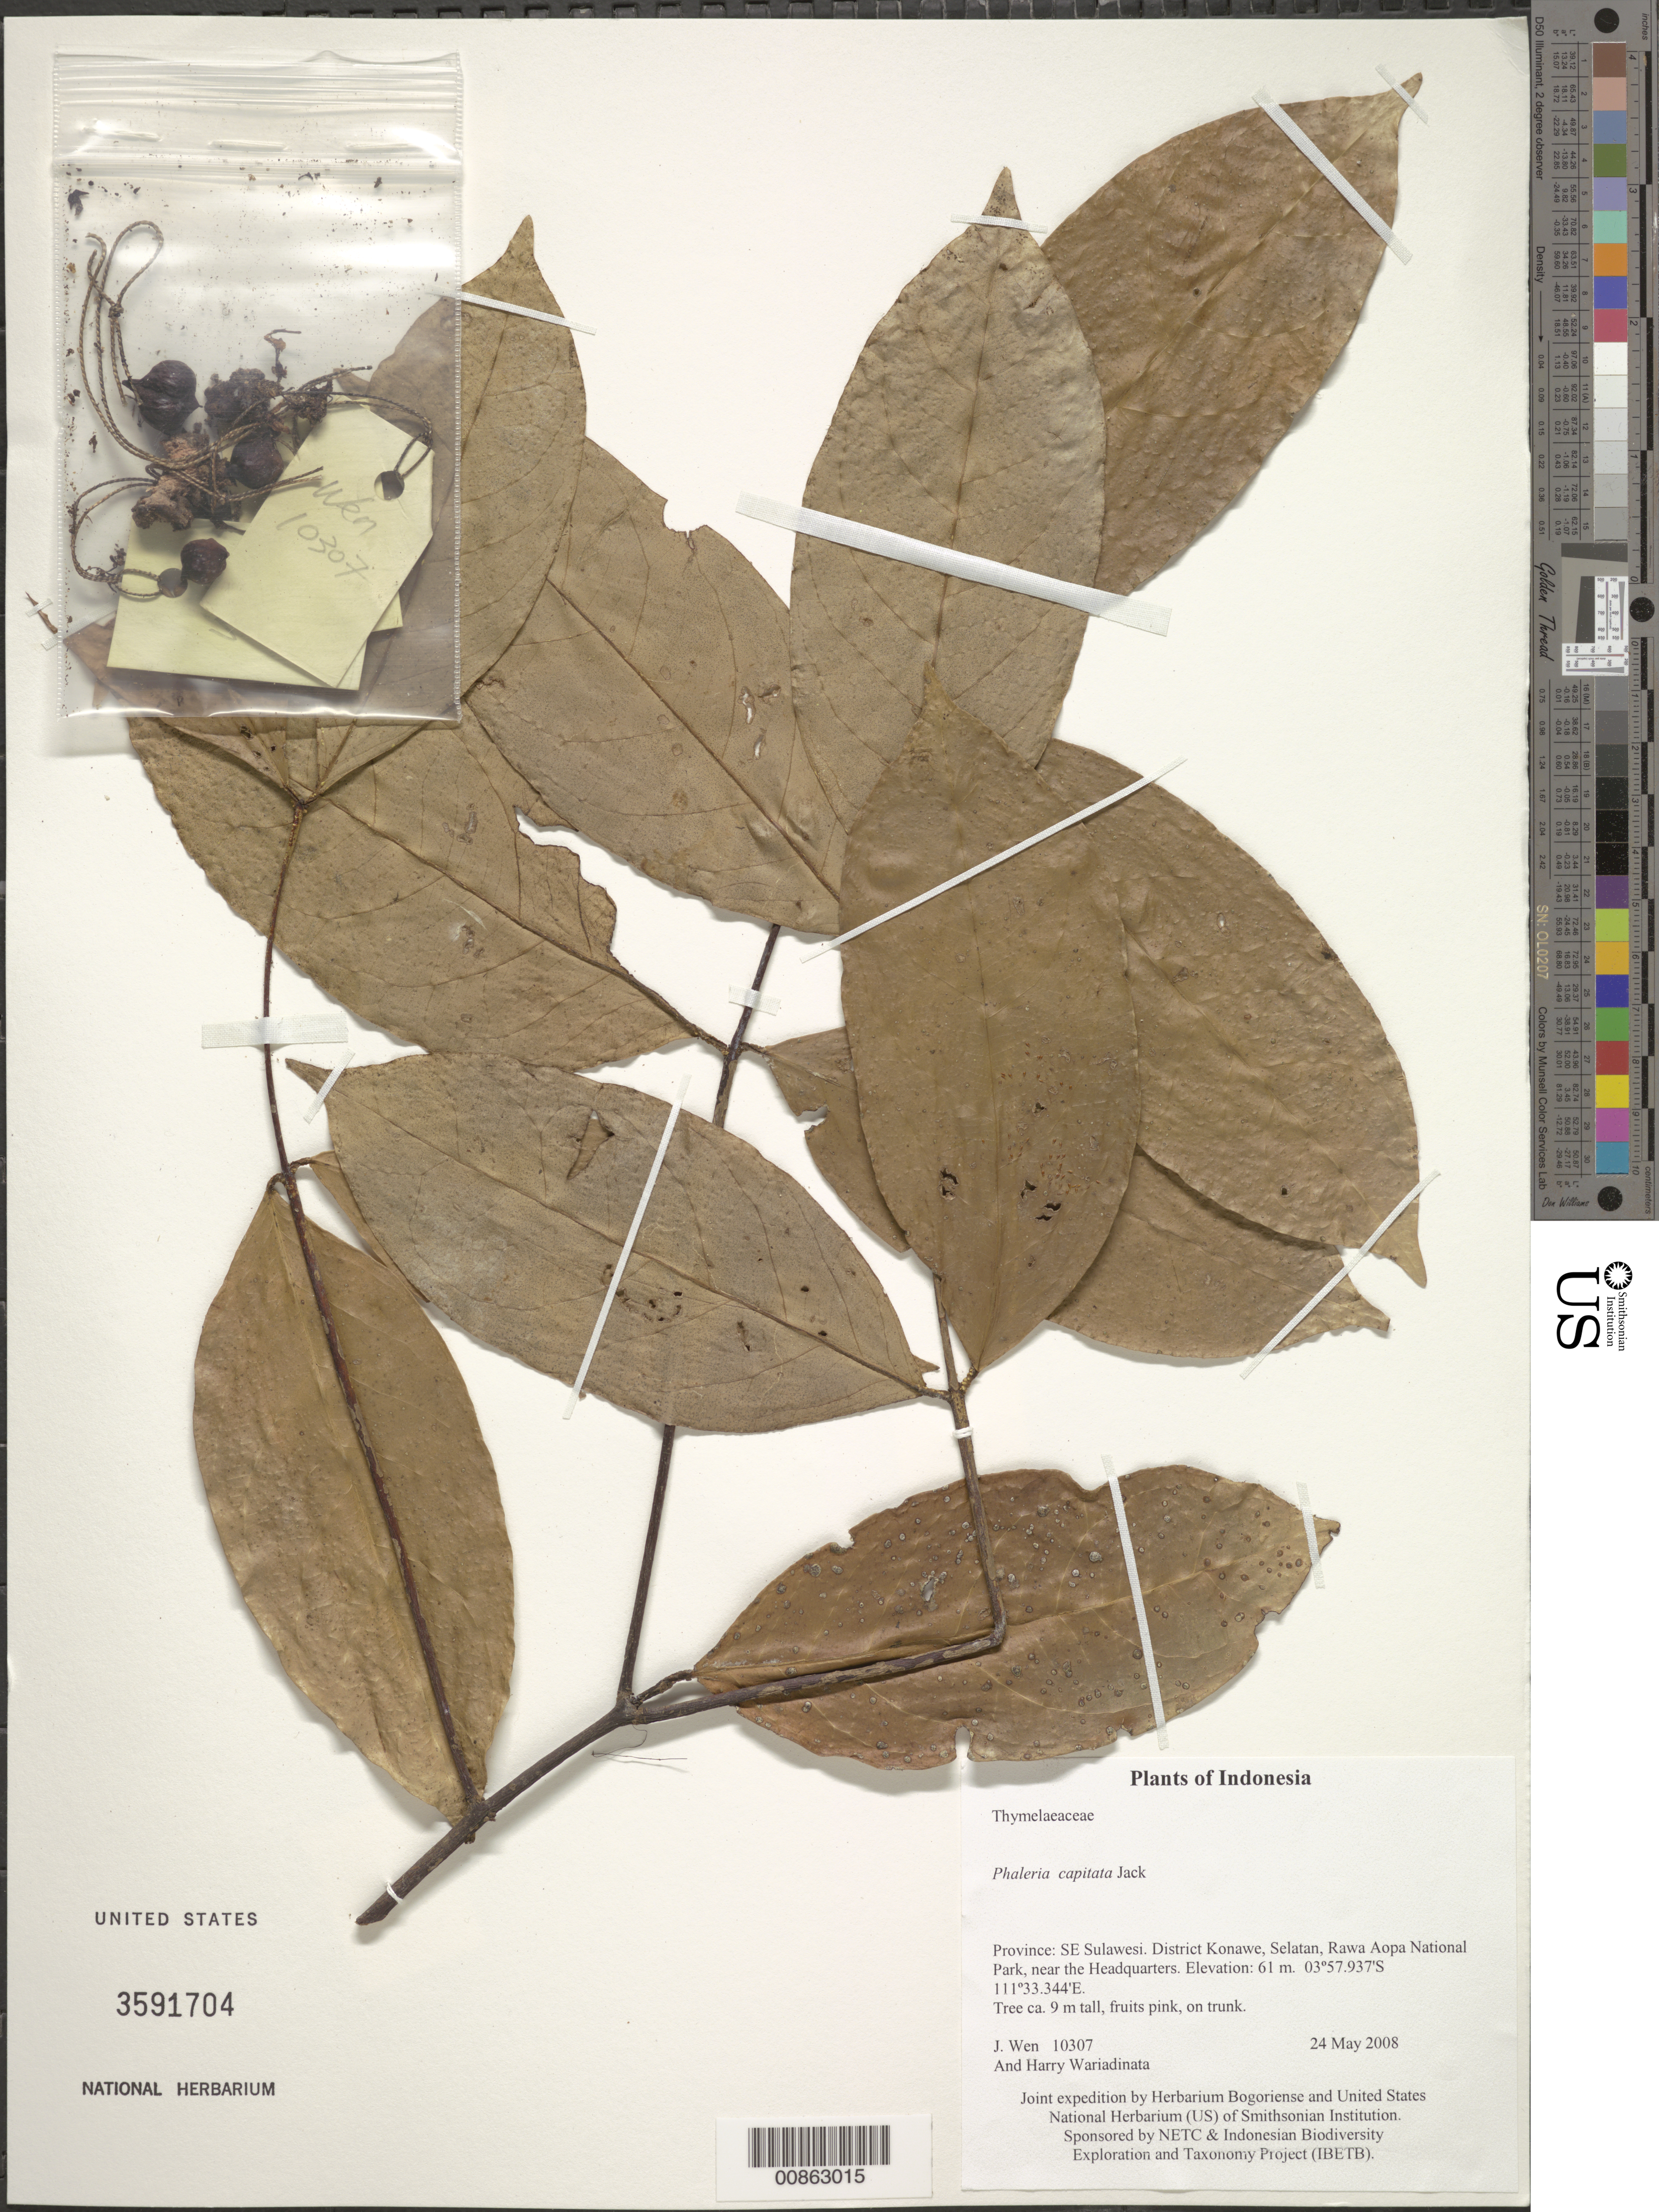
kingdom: Plantae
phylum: Tracheophyta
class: Magnoliopsida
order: Malvales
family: Thymelaeaceae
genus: Phaleria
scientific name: Phaleria capitata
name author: Jack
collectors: J. Wen & H. Wariadinata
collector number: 10307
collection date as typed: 24 May 2008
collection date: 2008-05-24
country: Indonesia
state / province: Sulawesi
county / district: Sulawesi Tenggara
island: Sulawesi [Celebes]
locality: District Konawe, Selatan, Rawa Aopa National Park, near the Headquarters.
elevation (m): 61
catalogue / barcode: US 3591704